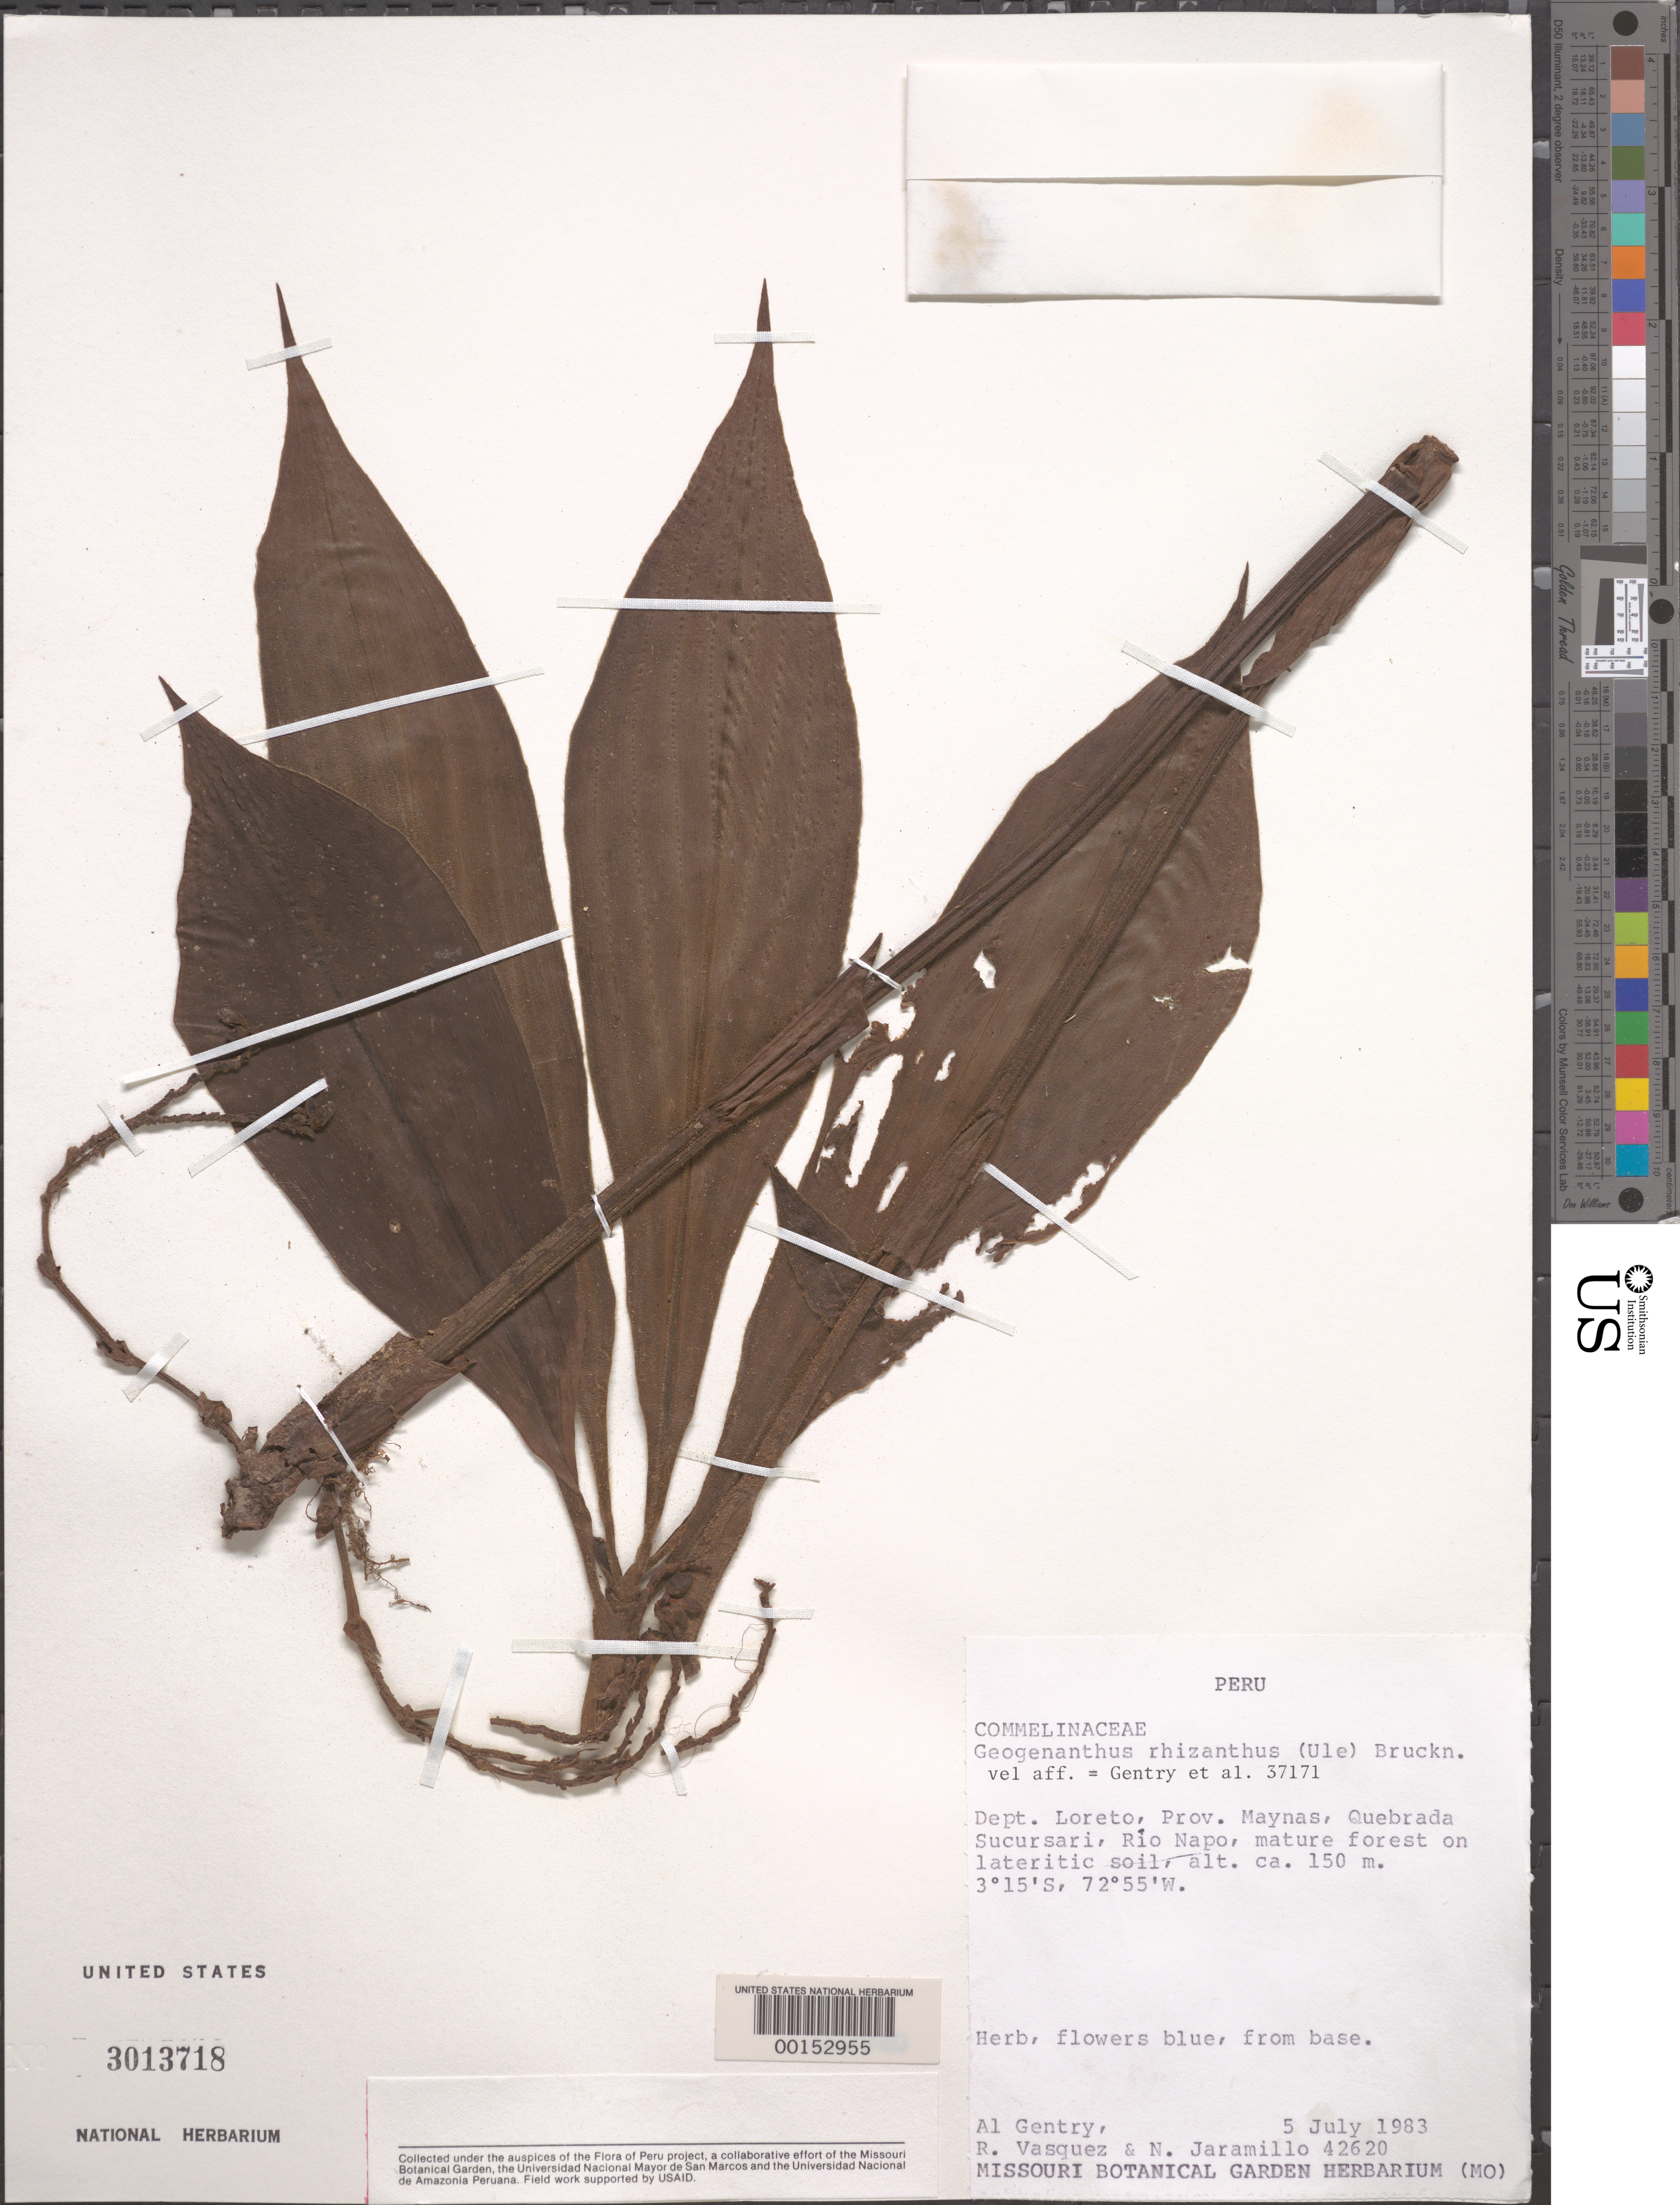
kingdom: Plantae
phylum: Tracheophyta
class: Liliopsida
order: Commelinales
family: Commelinaceae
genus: Geogenanthus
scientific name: Geogenanthus rhizanthus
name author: (Ule) G. Brückn.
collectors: A. H. Gentry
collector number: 42620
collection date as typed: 05 Jul 1983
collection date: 1983-07-05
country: Peru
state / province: Loreto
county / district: Maynas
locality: Quebrada sucursari, rio napo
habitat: Mature forest, lateritic soil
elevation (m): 150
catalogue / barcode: US 3013718